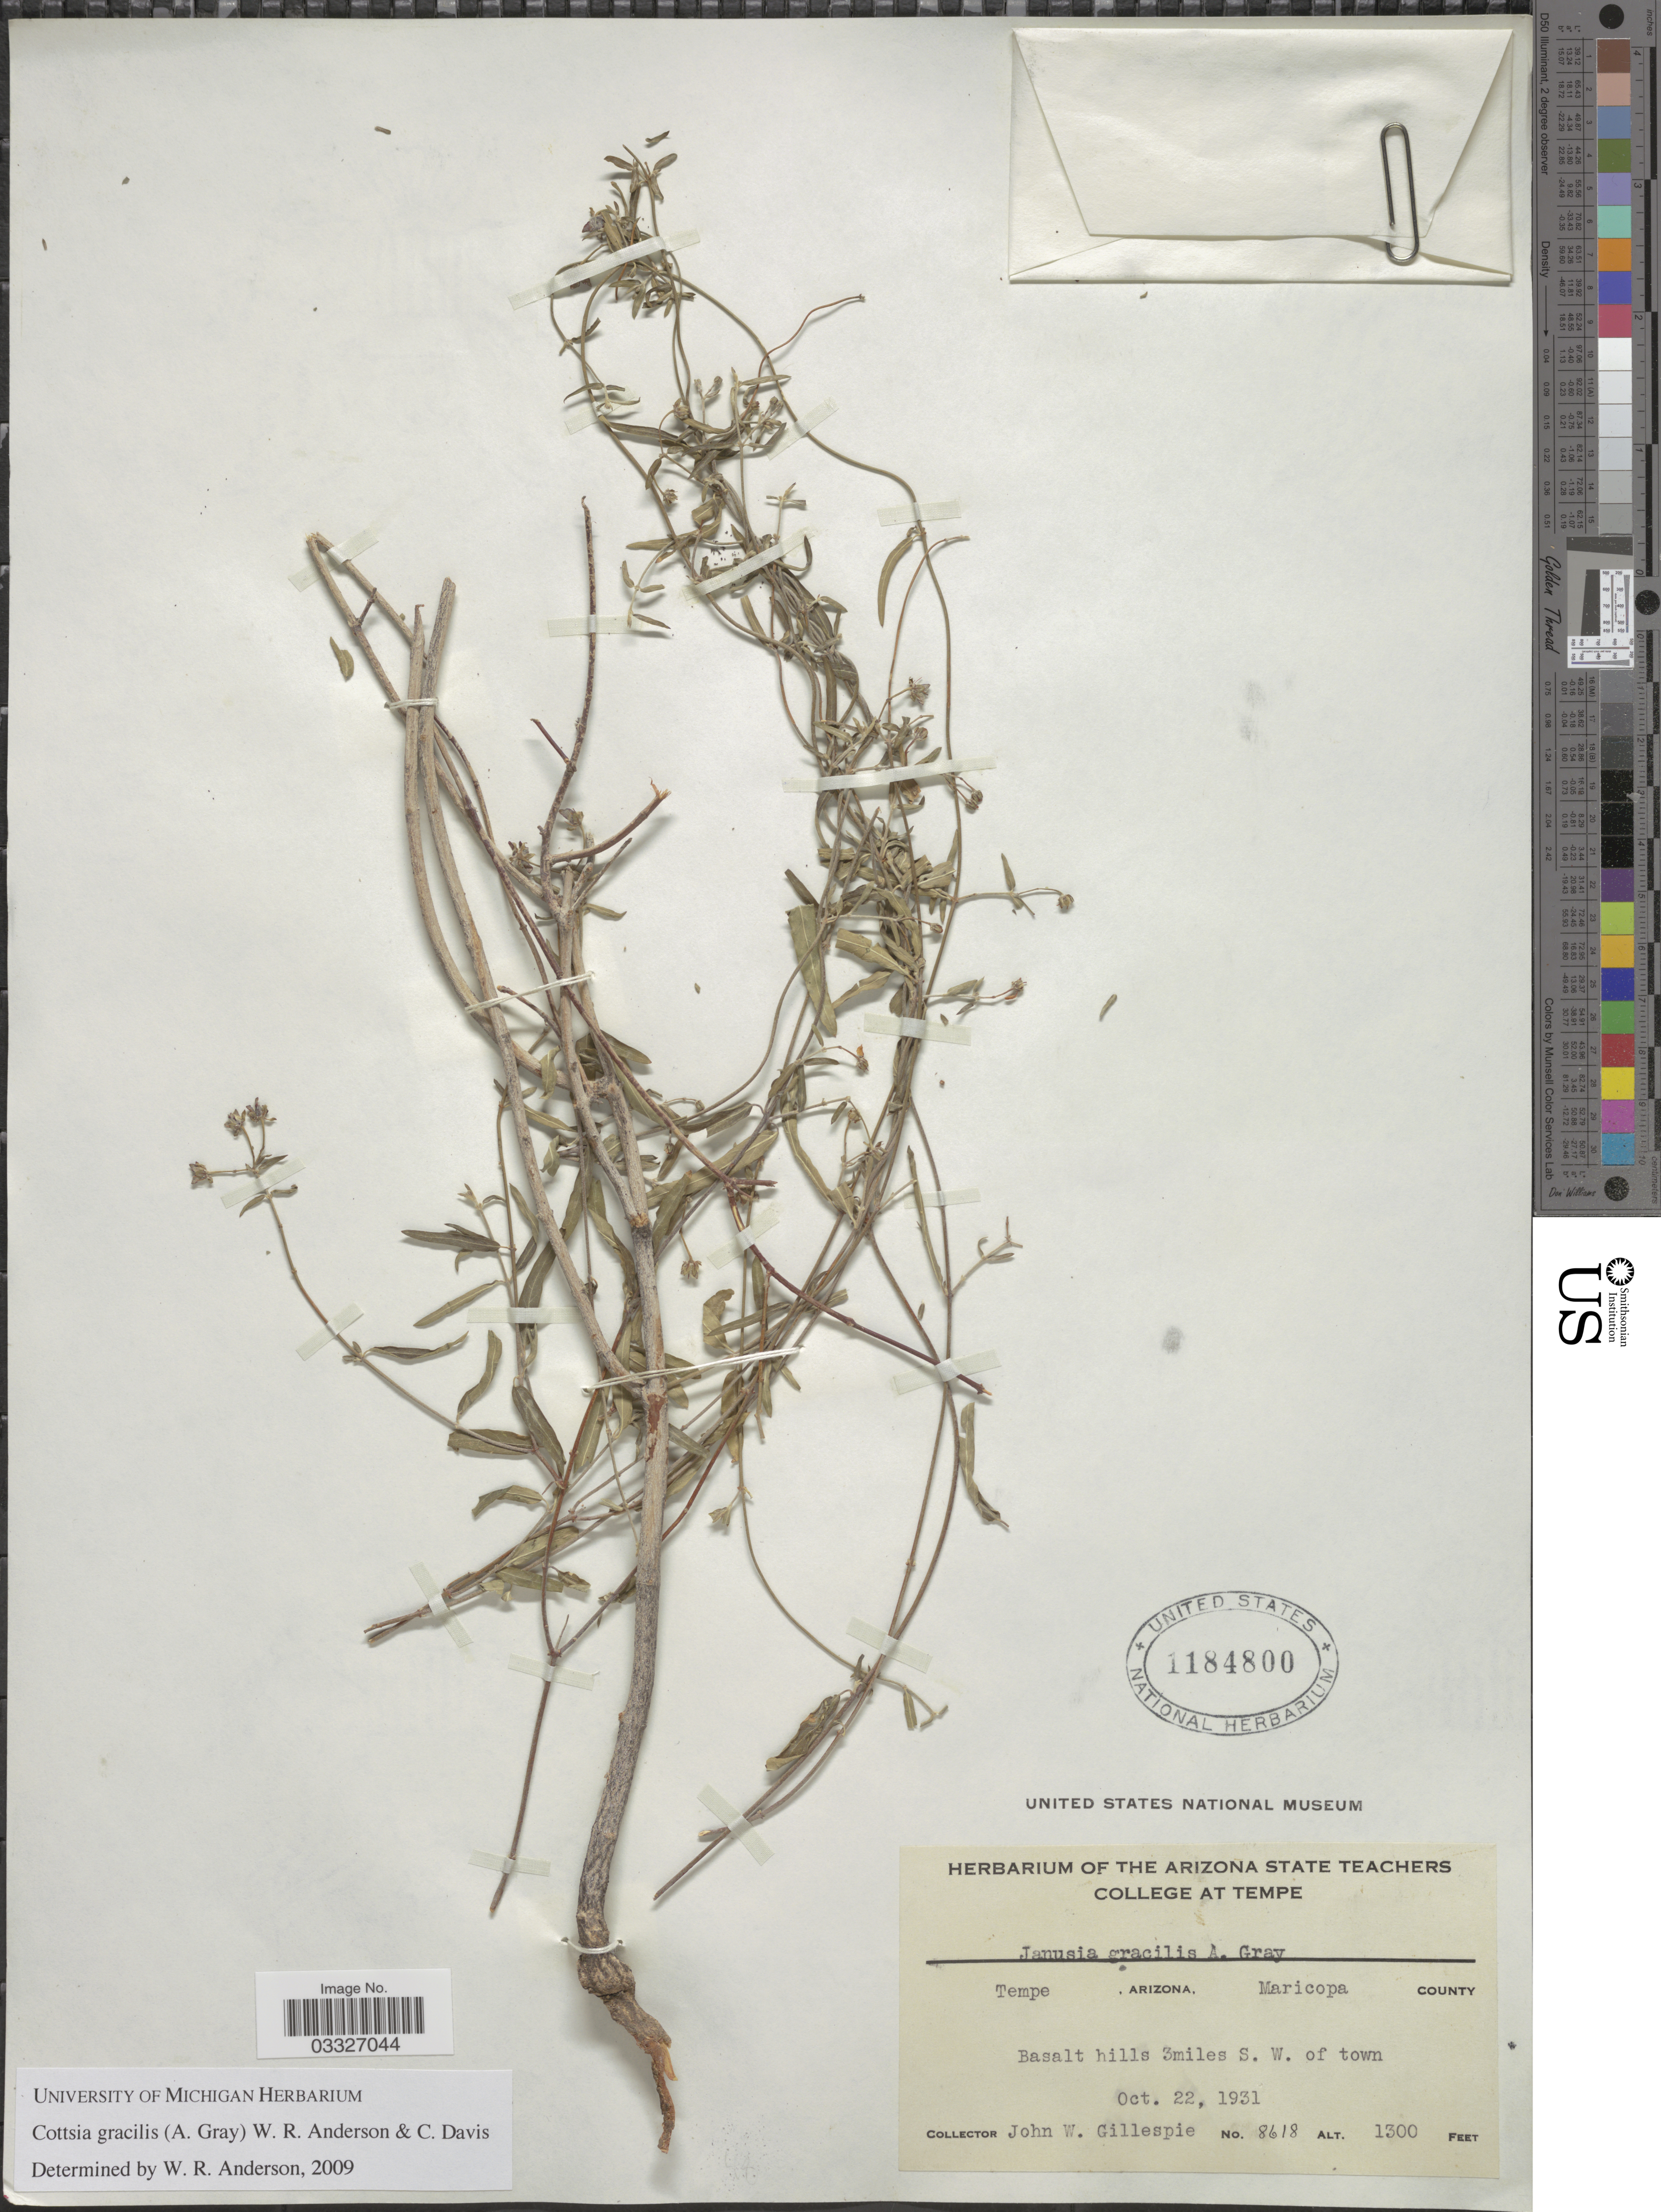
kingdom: Plantae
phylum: Tracheophyta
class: Magnoliopsida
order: Malpighiales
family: Malpighiaceae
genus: Cottsia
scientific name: Cottsia gracilis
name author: (A. Gray) W.R. Anderson & C. Davis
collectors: J. W. Gillespie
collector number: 8618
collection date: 1931-10-22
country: United States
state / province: Arizona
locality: Tempe. Maricopa County. Basalt hills 3 miles S. W. of town.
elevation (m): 396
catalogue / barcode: US 1184800